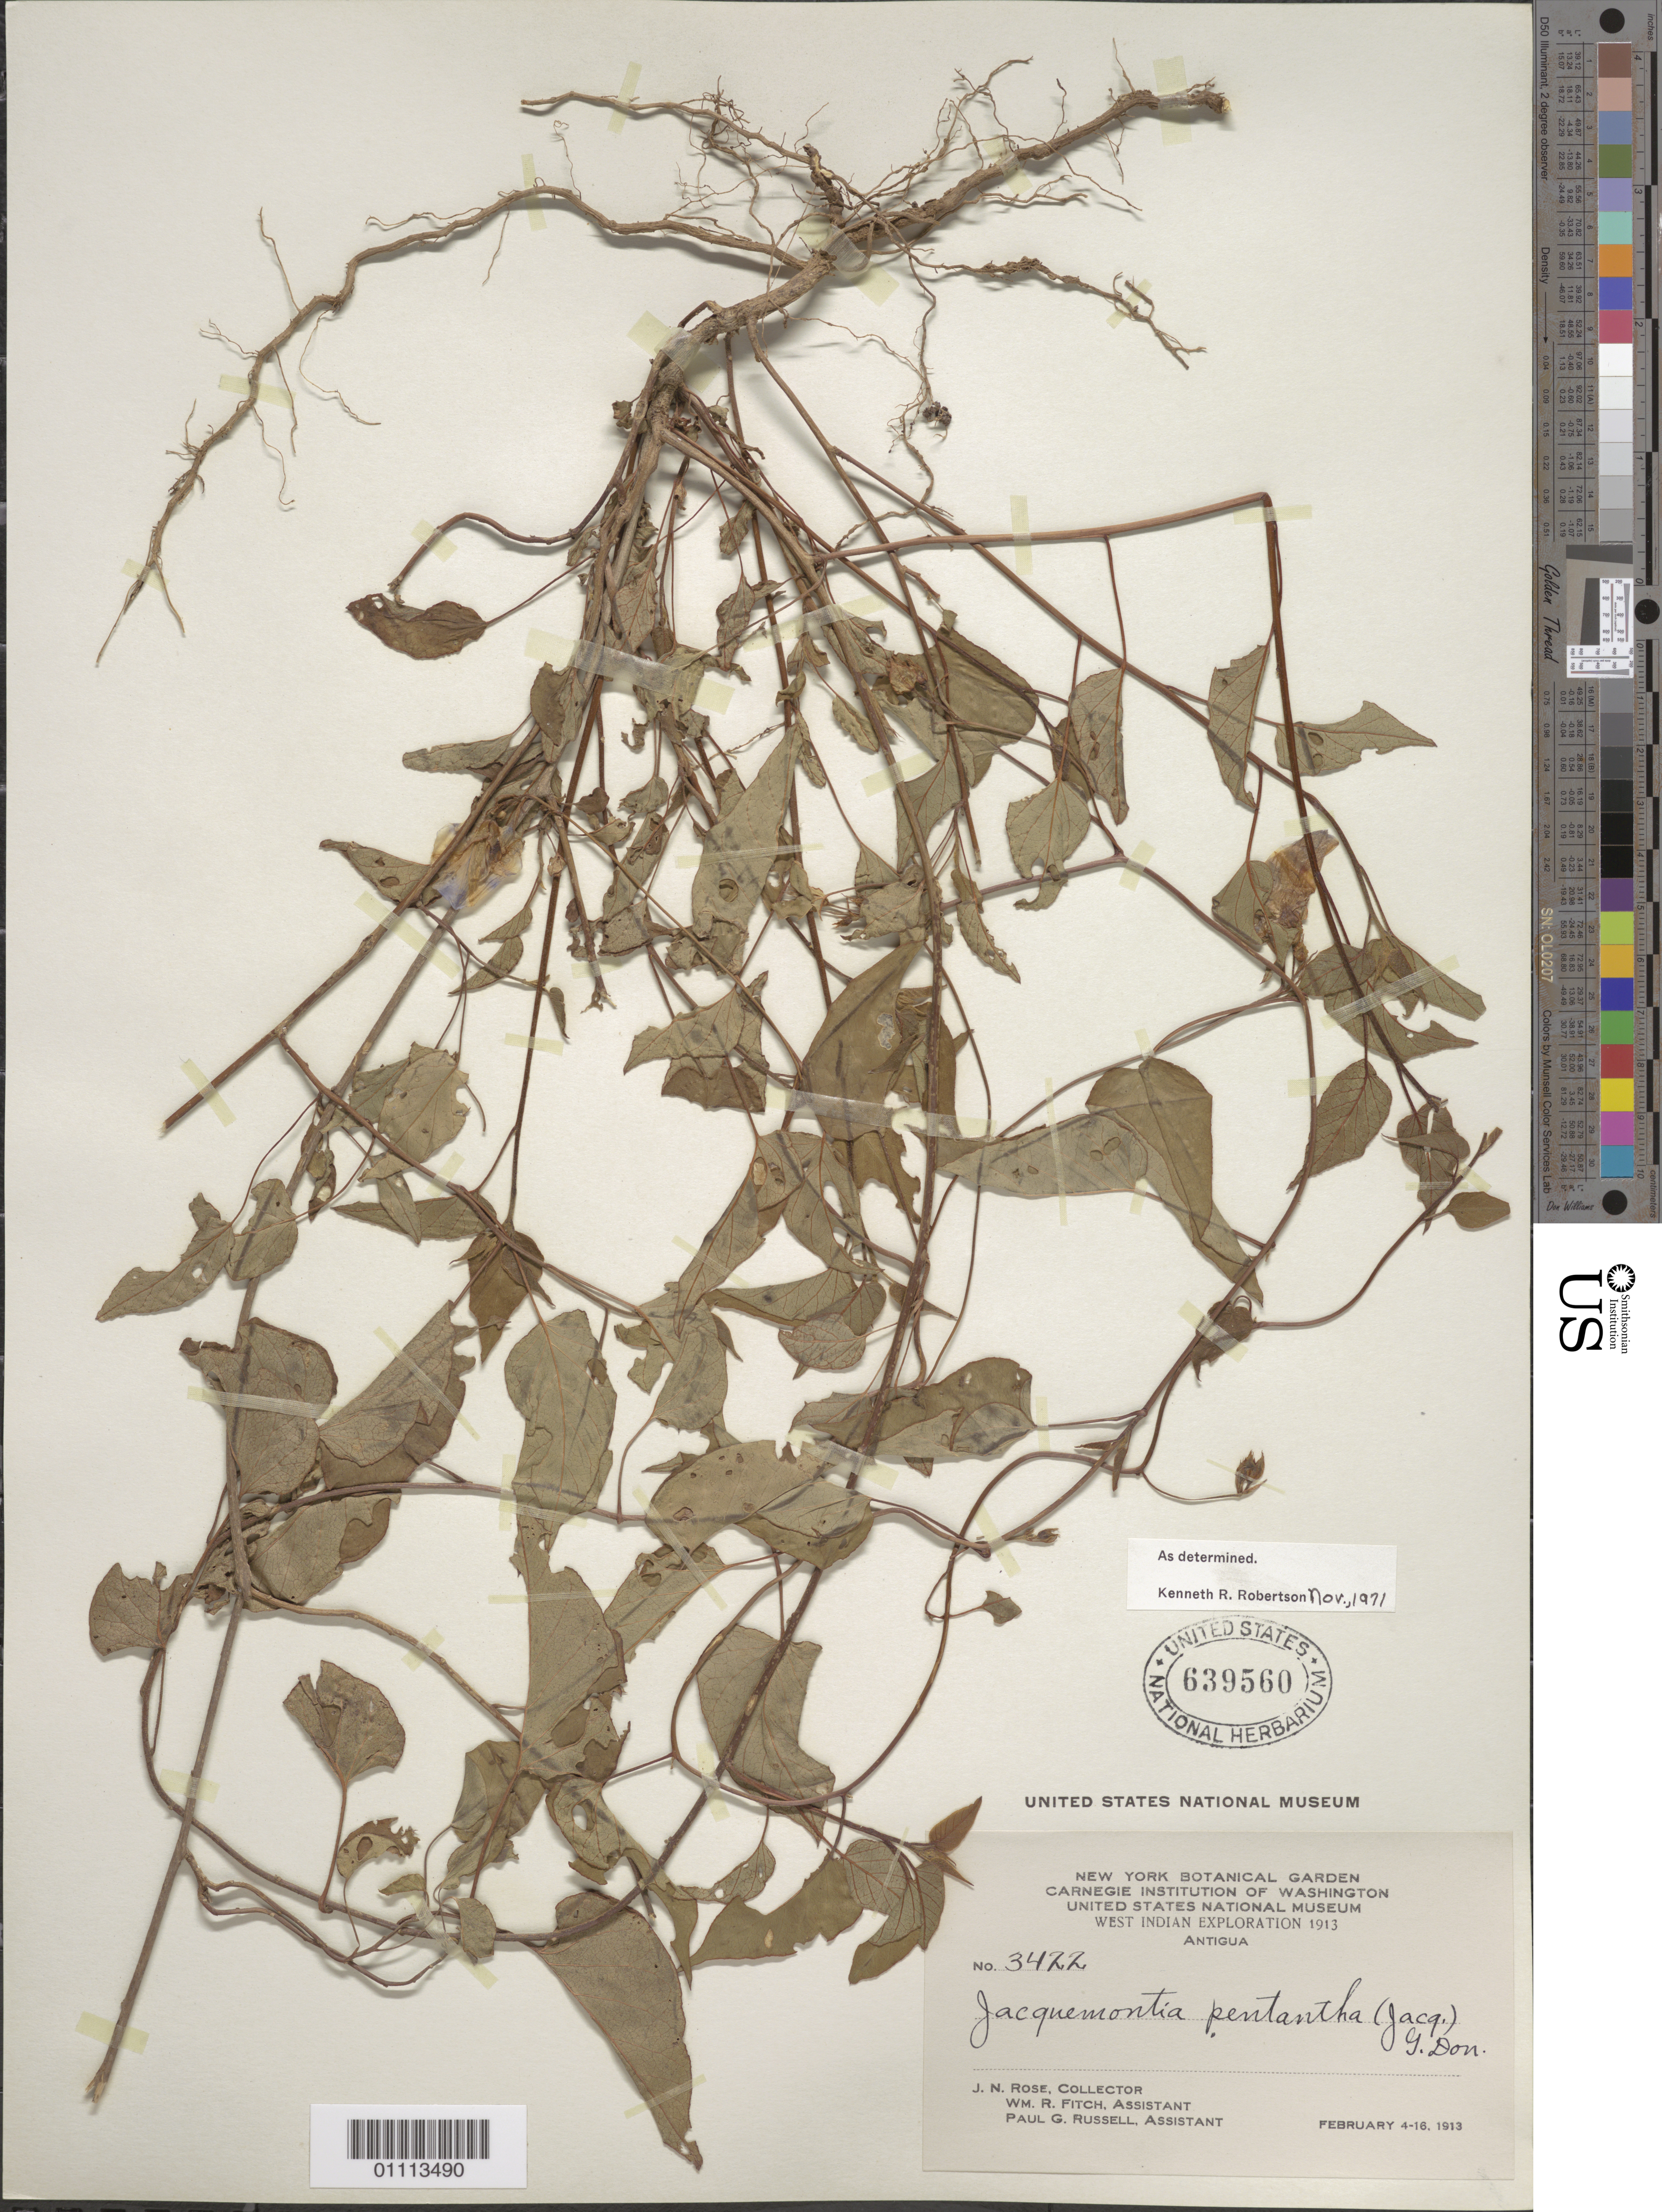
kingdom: Plantae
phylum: Tracheophyta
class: Magnoliopsida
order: Solanales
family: Convolvulaceae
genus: Jacquemontia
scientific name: Jacquemontia pentanthos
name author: (Jacq.) G. Don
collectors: J. N. Rose, W. R. Fitch & P. G. Russell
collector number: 3422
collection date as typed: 04 Feb 1913 to 16 Feb 1913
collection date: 1913-02-04/1913-02-16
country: Antigua and Barbuda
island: Leeward Is.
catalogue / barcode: US 639560